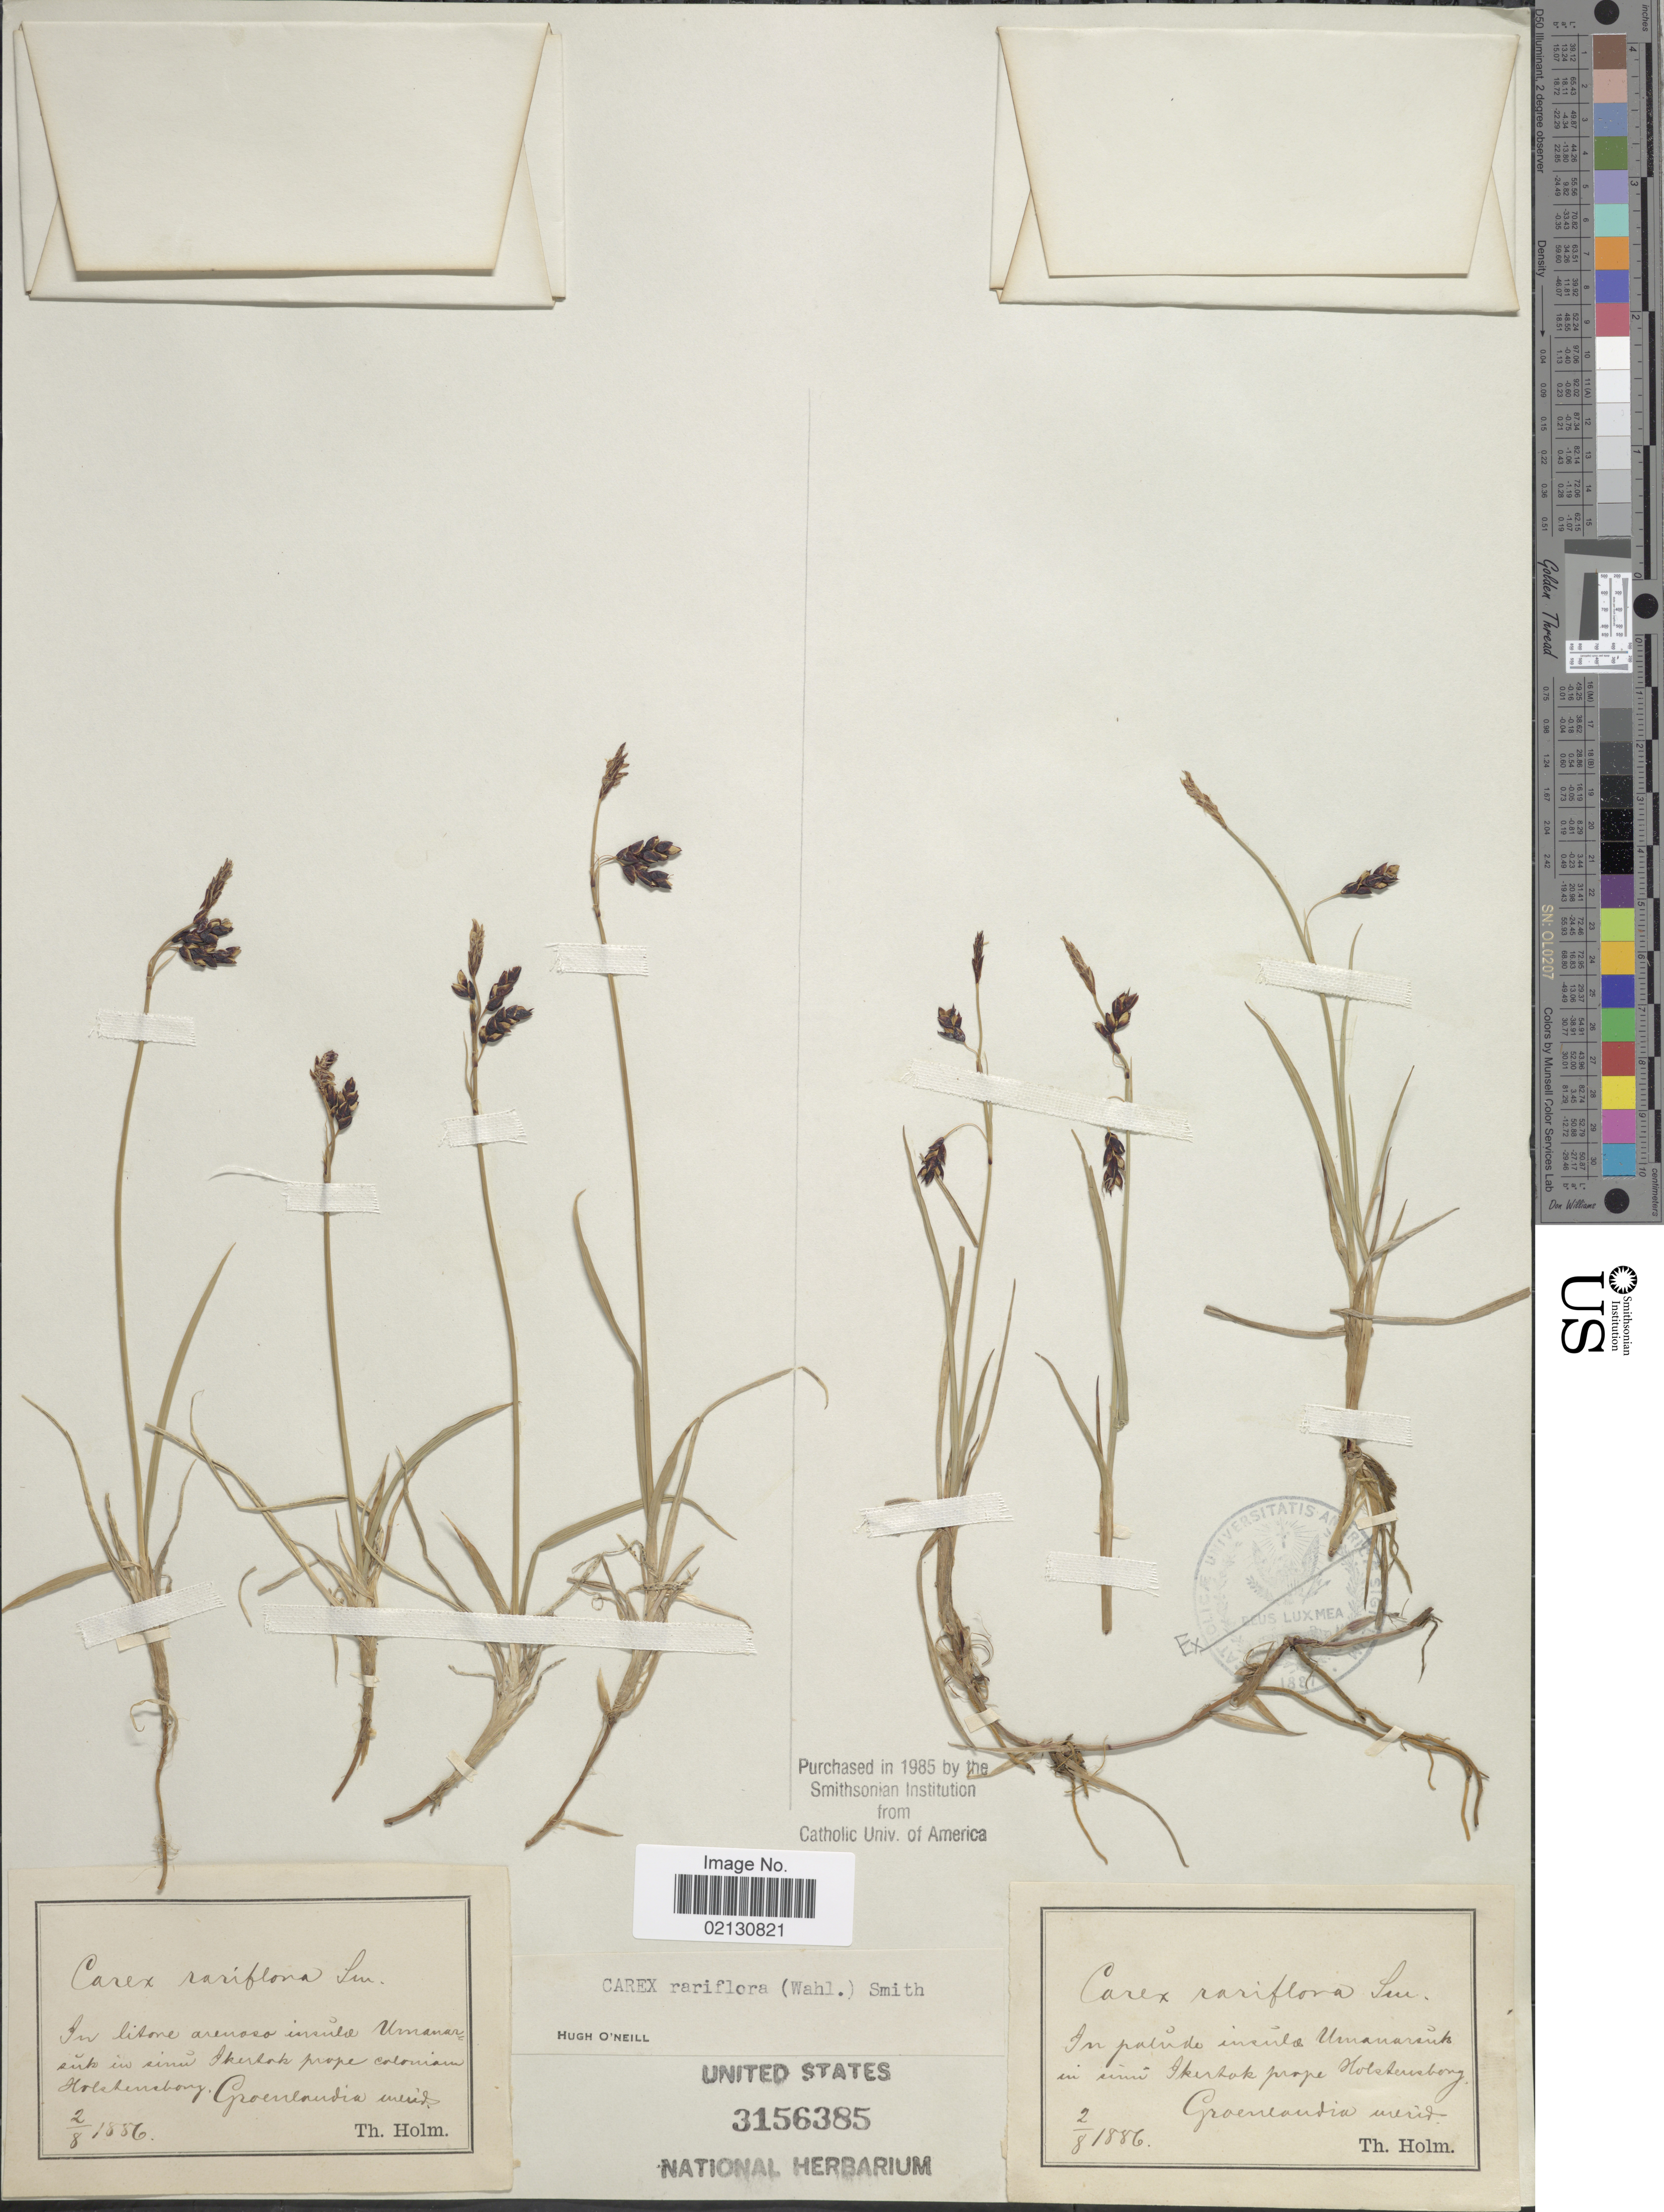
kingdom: Plantae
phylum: Tracheophyta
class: Liliopsida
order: Poales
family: Cyperaceae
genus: Carex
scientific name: Carex rariflora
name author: (Wahlenb.) Sm.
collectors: T. Holm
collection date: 1886-08-02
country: Greenland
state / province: Qeqqata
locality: Insula Umanarsuk in sinn Ikersok prope coloniam Holsteinsborg Groenlandia merid.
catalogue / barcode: US 3156385